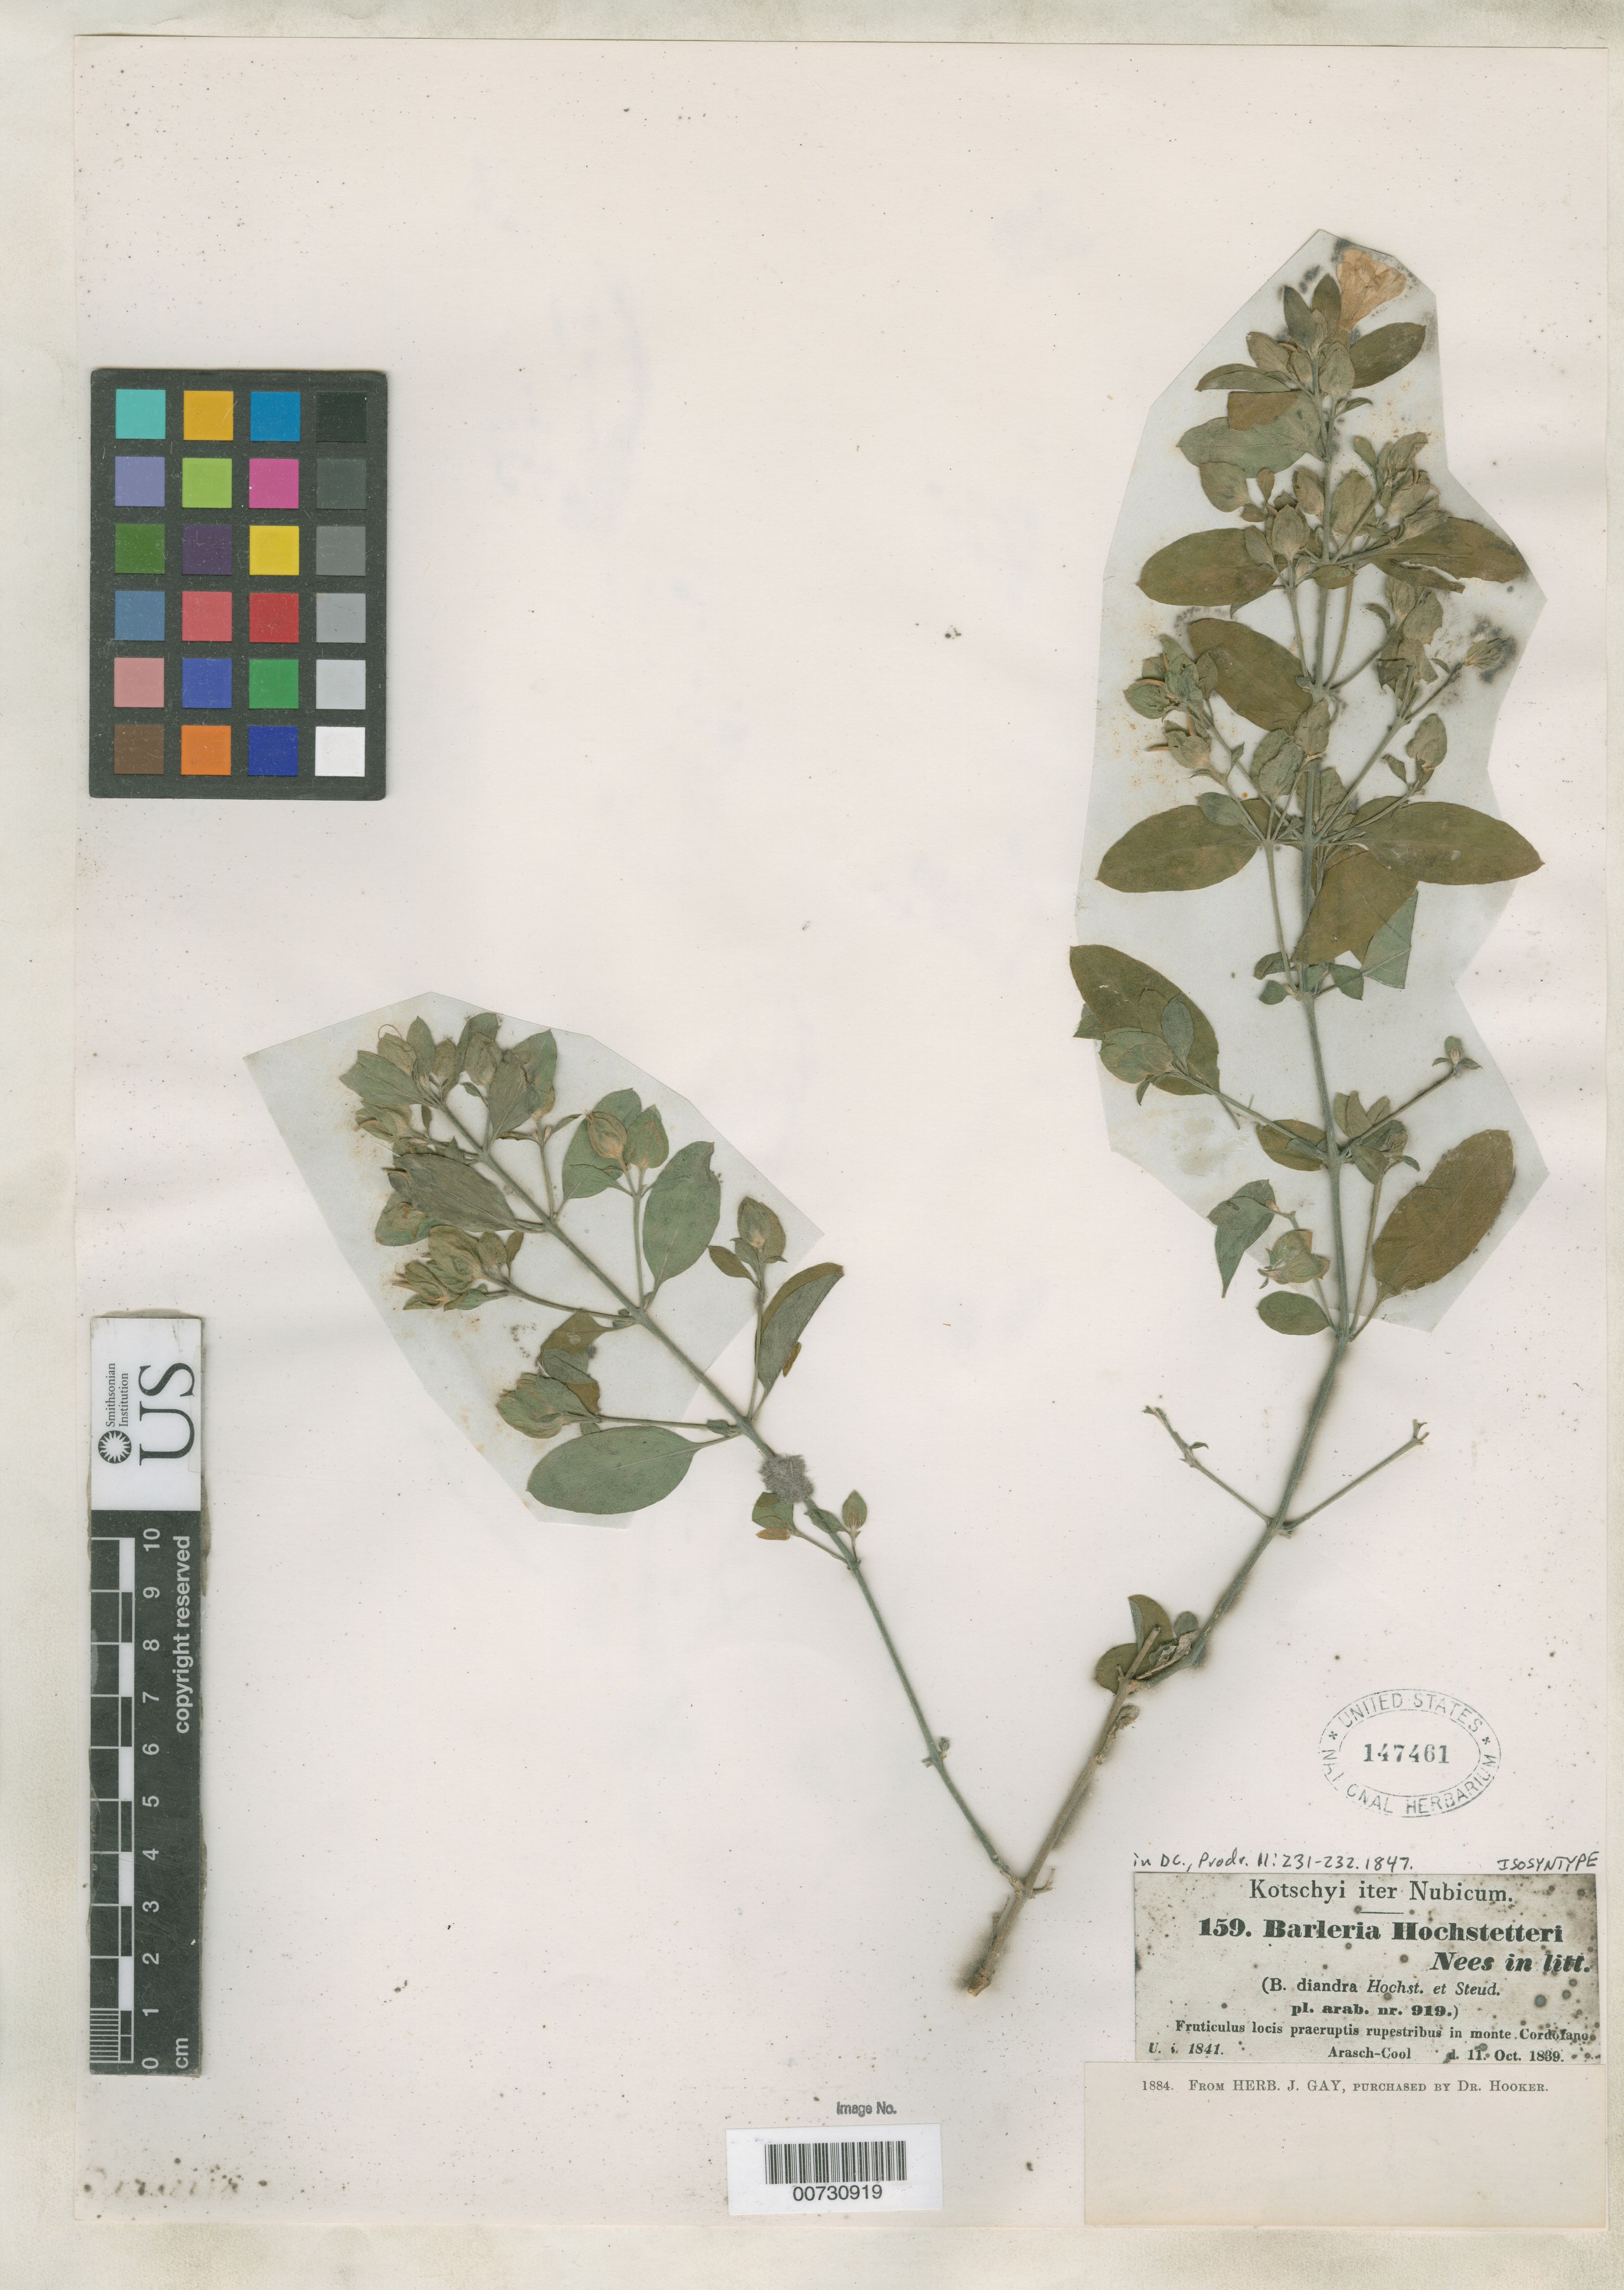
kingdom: Plantae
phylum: Tracheophyta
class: Magnoliopsida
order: Lamiales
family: Acanthaceae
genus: Barleria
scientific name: Barleria hochstetteri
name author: Nees in DC.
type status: Isosyntype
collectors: K. G. Kotschy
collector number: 159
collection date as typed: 11 Oct 1839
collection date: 1839-10-11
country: Sudan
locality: Fruticulus locis praeruptis rupestribus in monte Cordofano Arasch-Cool.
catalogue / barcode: US 147461